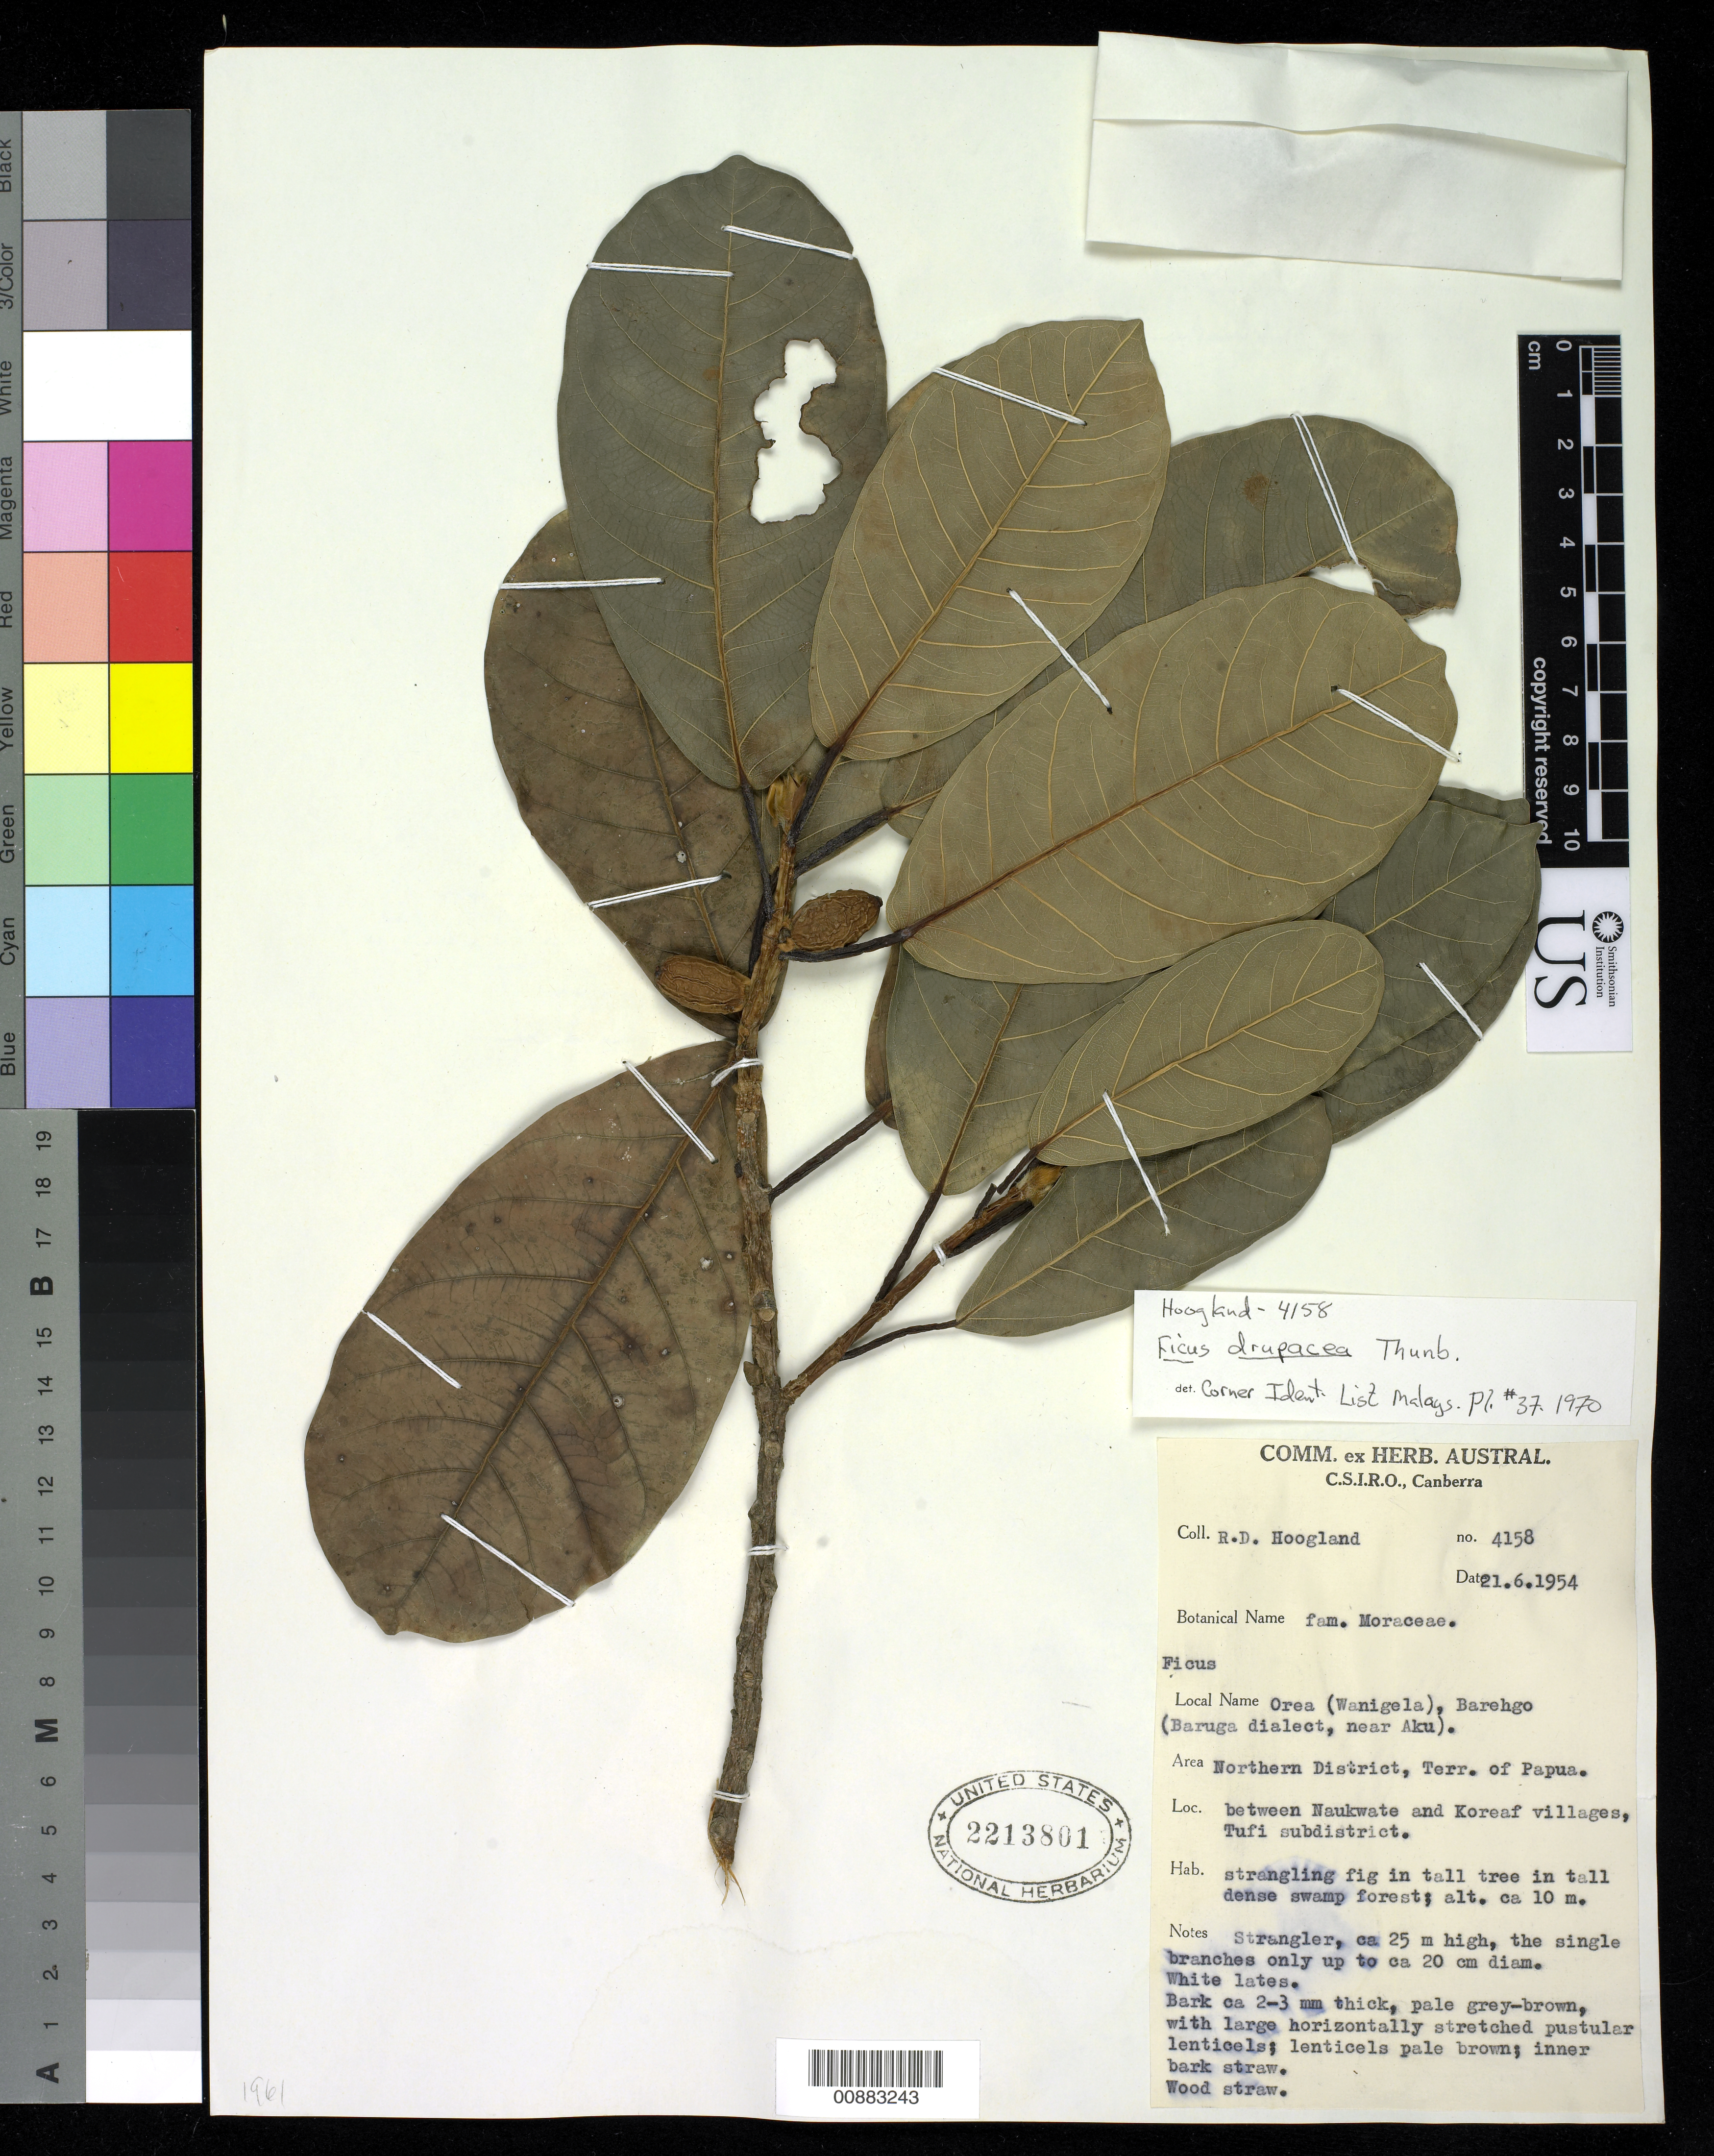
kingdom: Plantae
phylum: Tracheophyta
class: Magnoliopsida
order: Rosales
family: Moraceae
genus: Ficus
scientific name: Ficus drupacea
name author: Thunb.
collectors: R. D. Hoogland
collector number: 4158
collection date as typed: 21 Jun 1954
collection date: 1954-06-21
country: Papua New Guinea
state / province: Northern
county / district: Tufi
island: New Guinea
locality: Northern Dist., between Naukwate and Koreaf villages, Tufi subdistrict.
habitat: Strangling fig in tall tree in tall dense swamp forest.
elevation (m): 10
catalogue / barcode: US 2213801